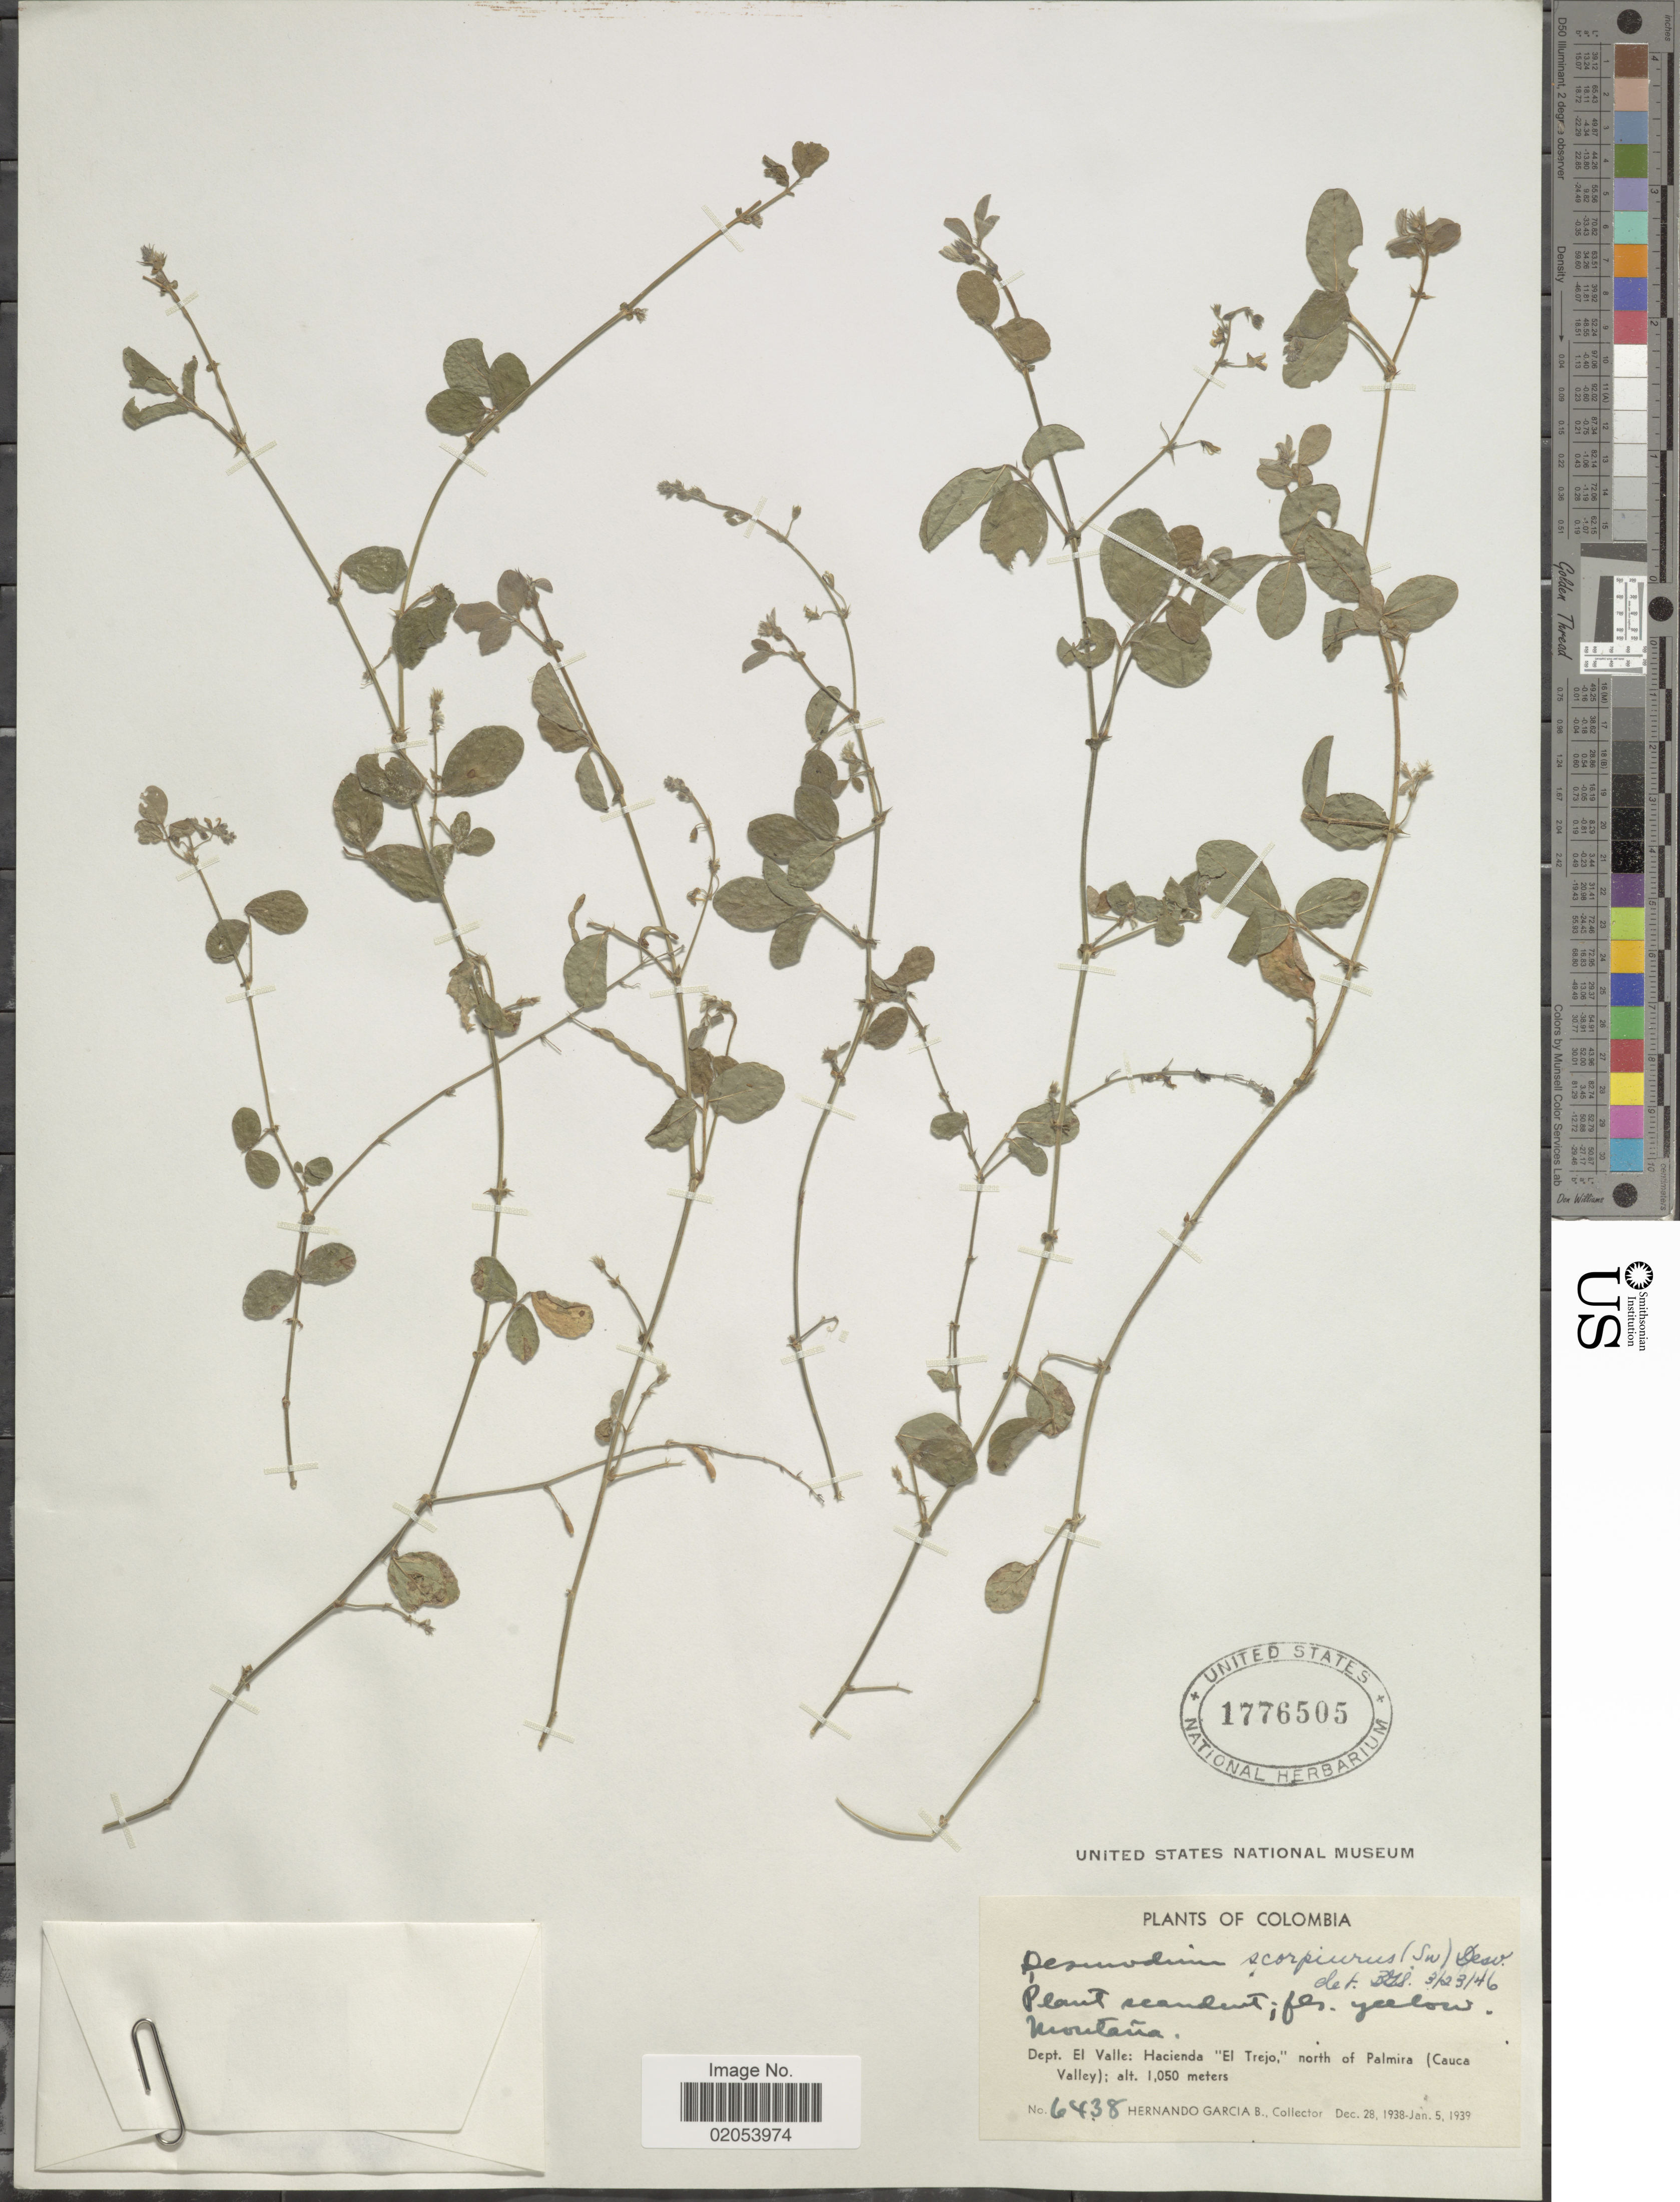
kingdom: Plantae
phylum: Tracheophyta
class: Magnoliopsida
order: Fabales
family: Fabaceae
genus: Desmodium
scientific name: Desmodium scorpiurus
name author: (Sw.) Desv. ex DC.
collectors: H. García Barriga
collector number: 6438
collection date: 1938-12-28/1939-01-05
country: Colombia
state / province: Valle del Cauca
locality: Dept. El Valle: Hacienda "EL Trejo,"north of Palmira ( Cauca Valley)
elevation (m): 1050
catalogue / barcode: US 1776505